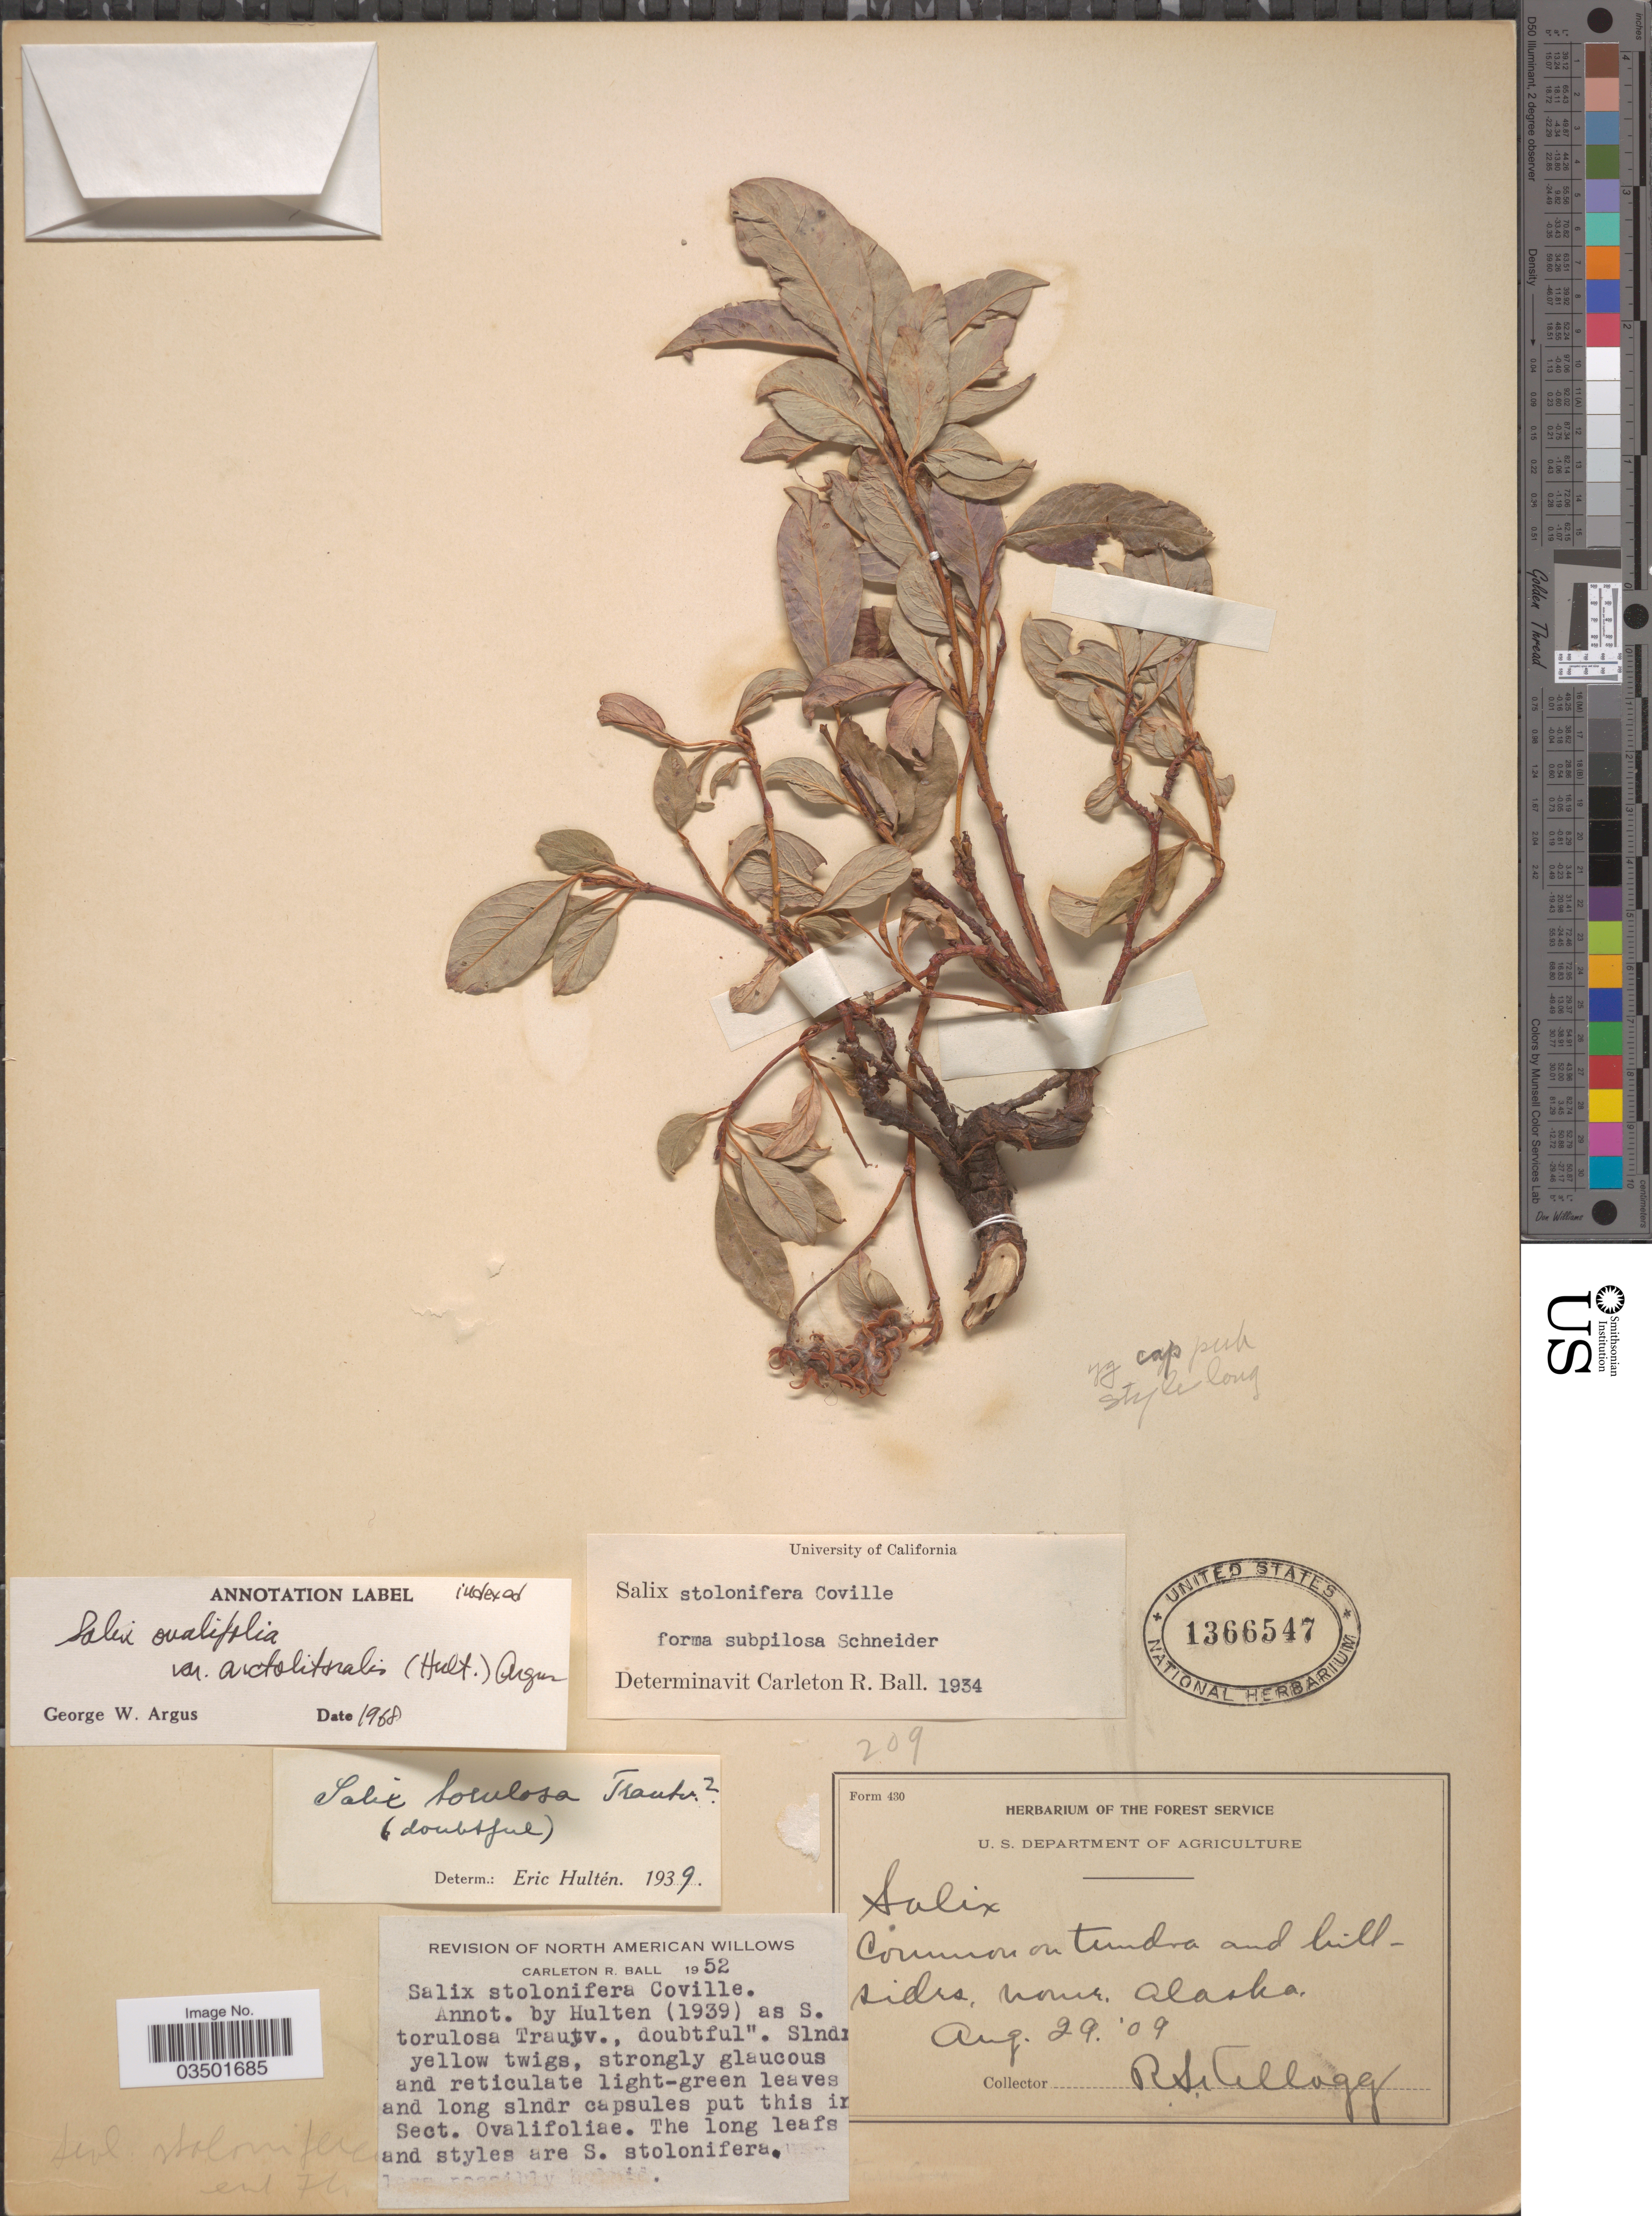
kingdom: Plantae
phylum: Tracheophyta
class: Magnoliopsida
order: Malpighiales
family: Salicaceae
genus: Salix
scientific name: Salix ovalifolia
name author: Trautv.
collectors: R. Kellogg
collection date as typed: Transcribed d/m/y: 29/8/9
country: United States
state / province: Alaska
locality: Nome.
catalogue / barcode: US 1366547